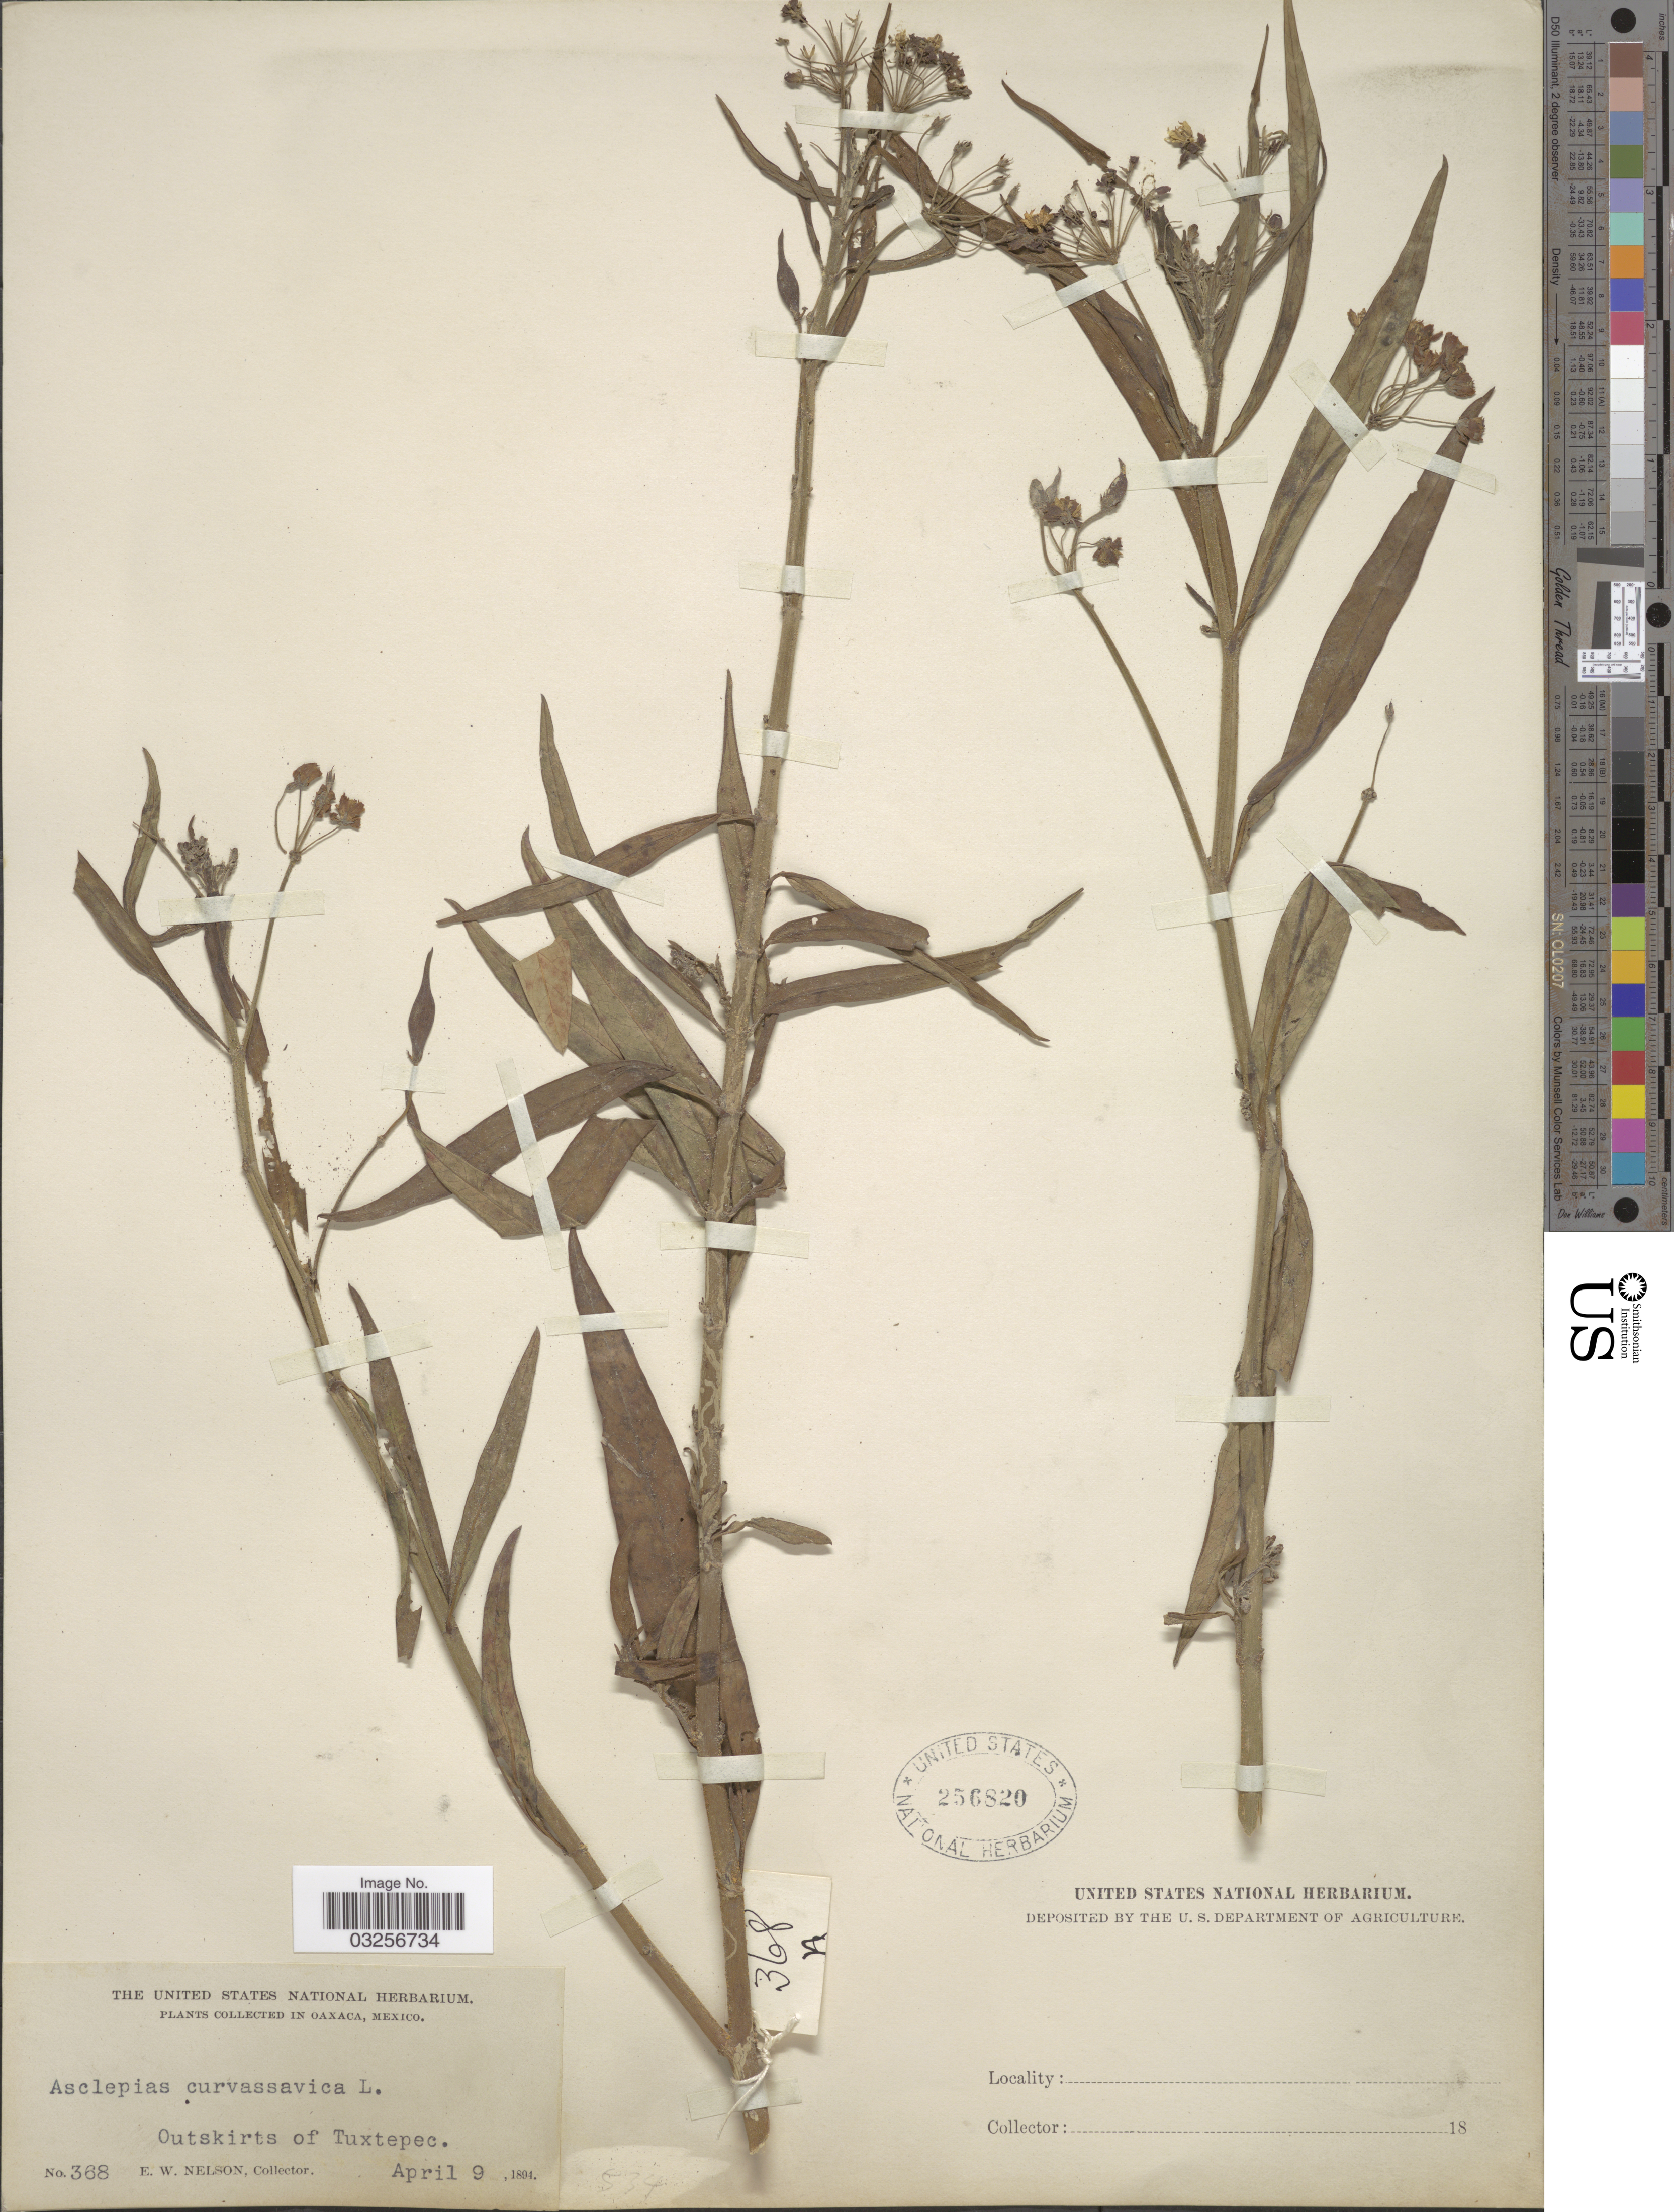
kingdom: Plantae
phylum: Tracheophyta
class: Magnoliopsida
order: Gentianales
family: Apocynaceae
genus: Asclepias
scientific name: Asclepias curassavica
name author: L.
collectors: E. W. Nelson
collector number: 368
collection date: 1894-04-09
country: Mexico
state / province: Oaxaca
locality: Outskirts of Tuxtepec.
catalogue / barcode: US 256820